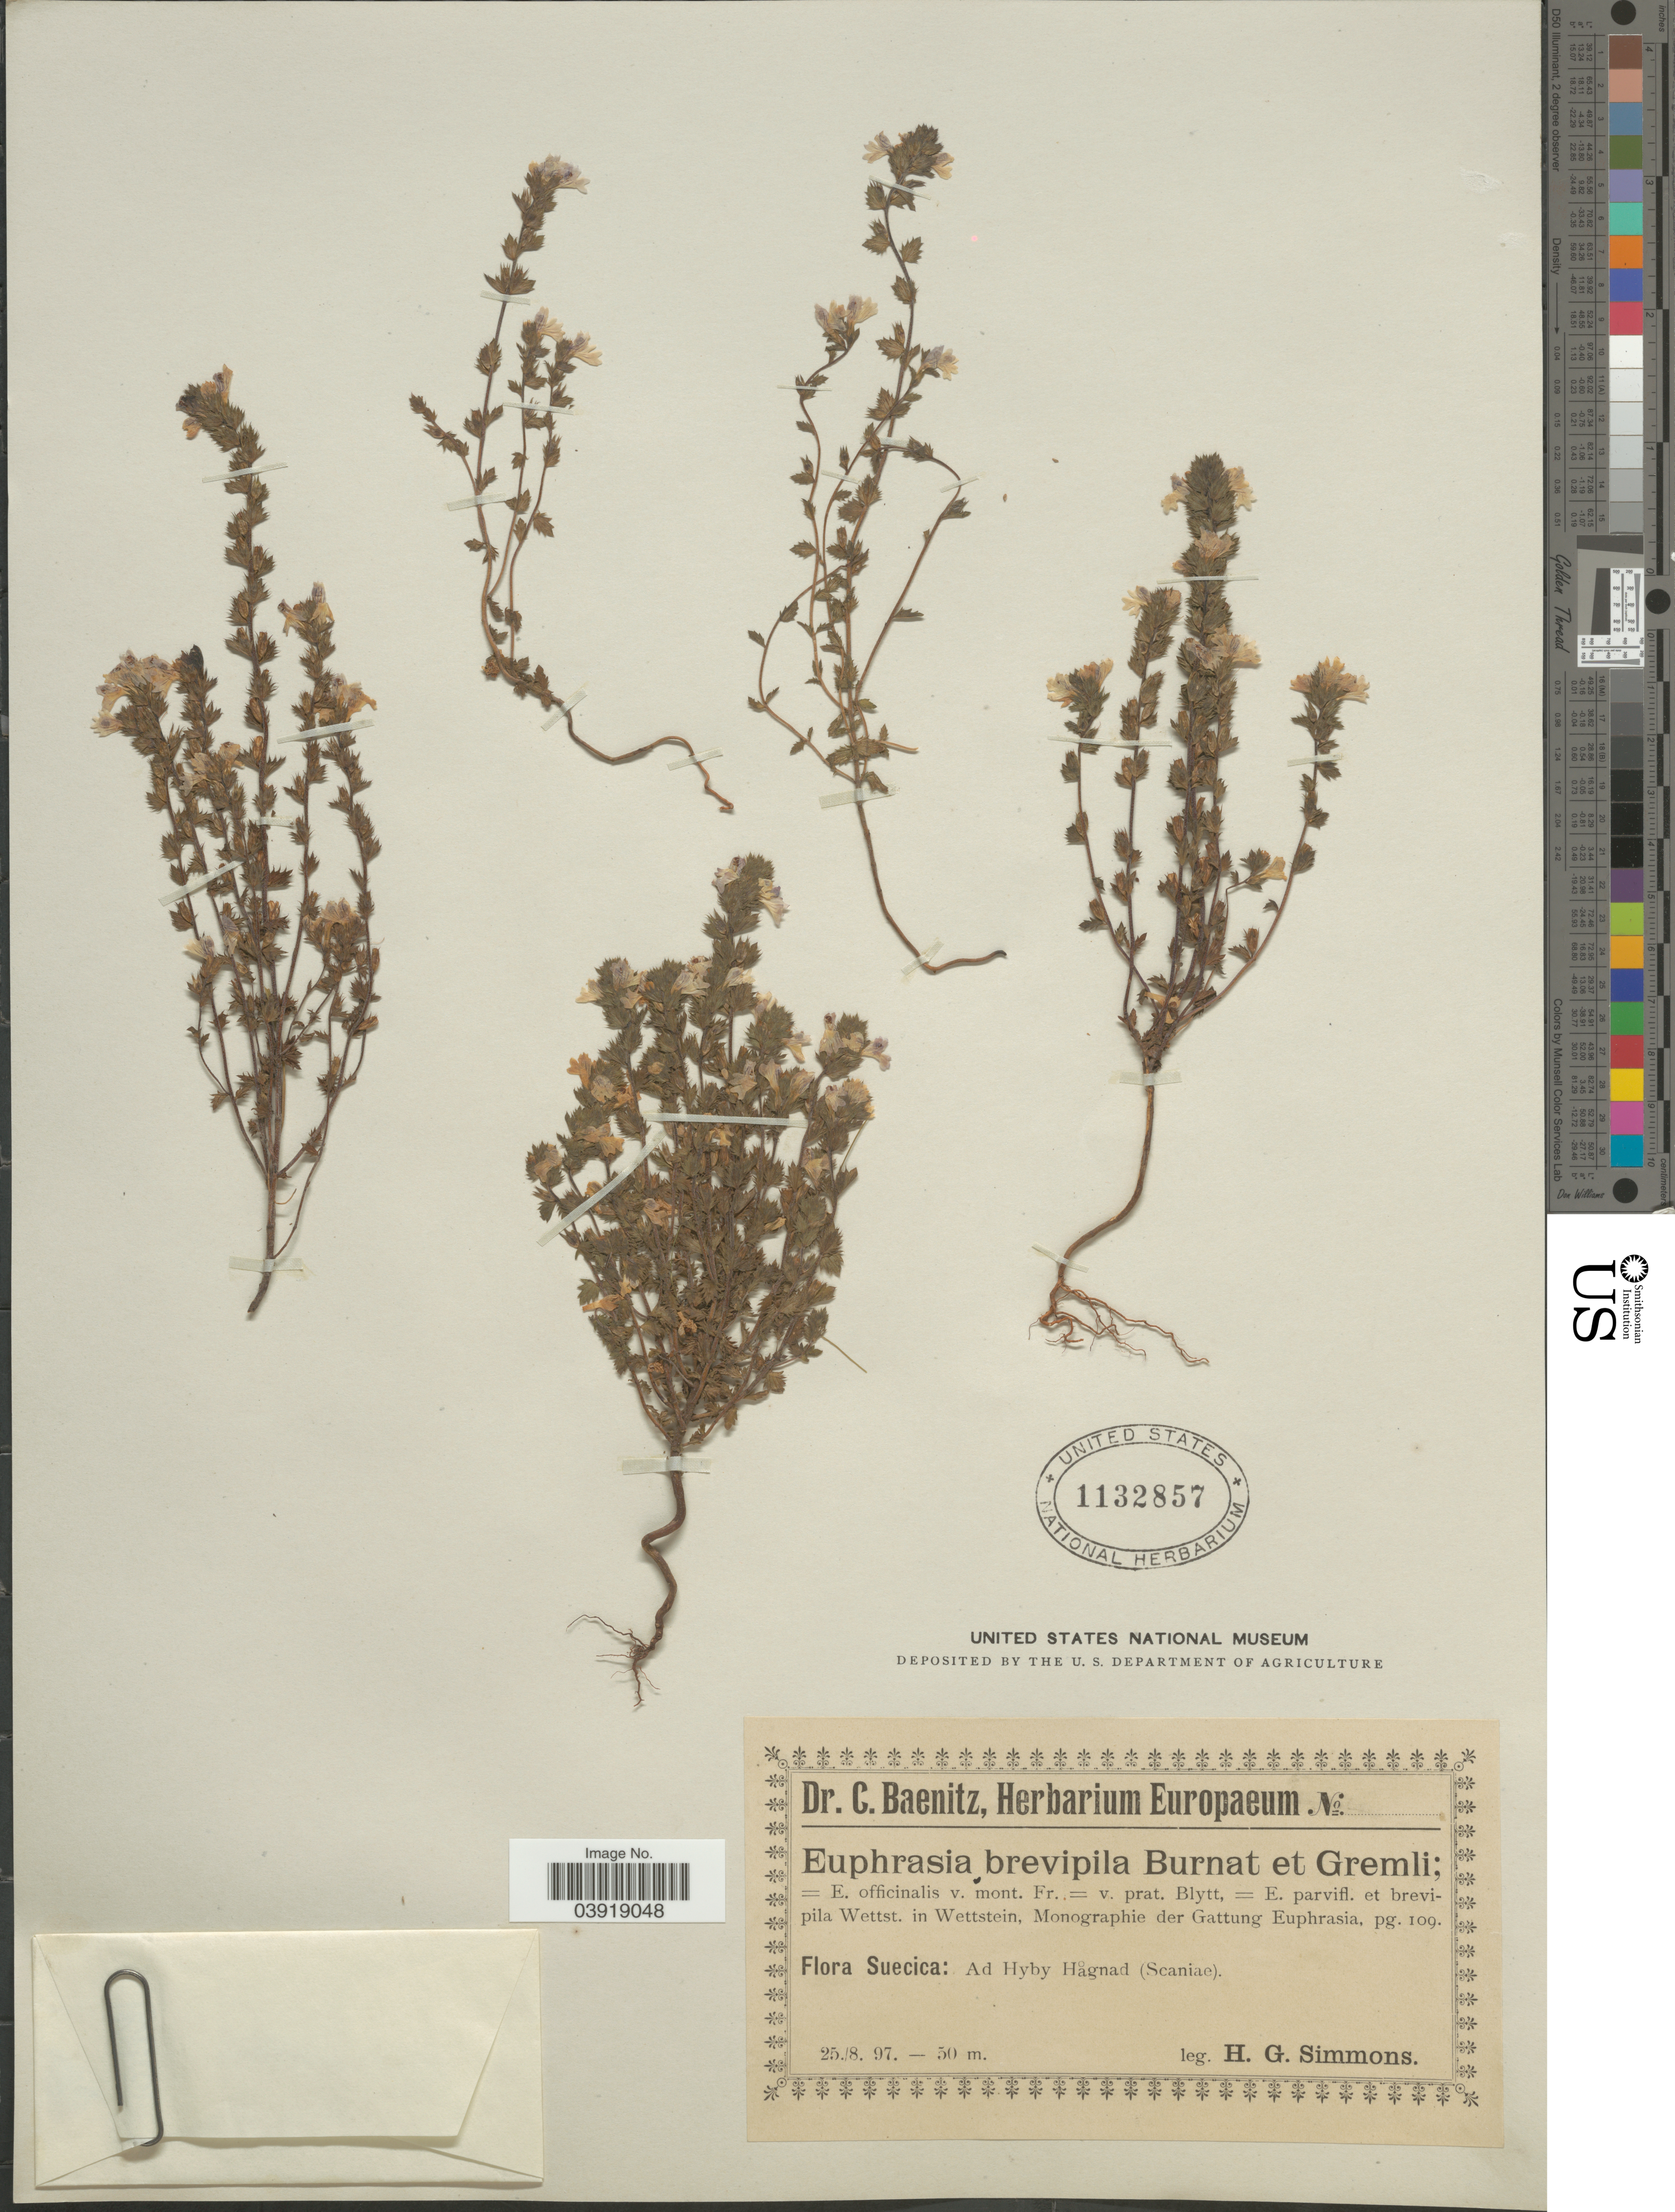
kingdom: Plantae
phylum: Tracheophyta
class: Magnoliopsida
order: Lamiales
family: Orobanchaceae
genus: Euphrasia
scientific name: Euphrasia brevipila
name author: Burn. & Gremli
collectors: H. Simmons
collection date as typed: Transcribed d/m/y: 28/8/97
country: Sweden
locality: Suecica: Ad Hyby Hågnad (Scaniae).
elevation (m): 50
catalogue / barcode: US 1132857